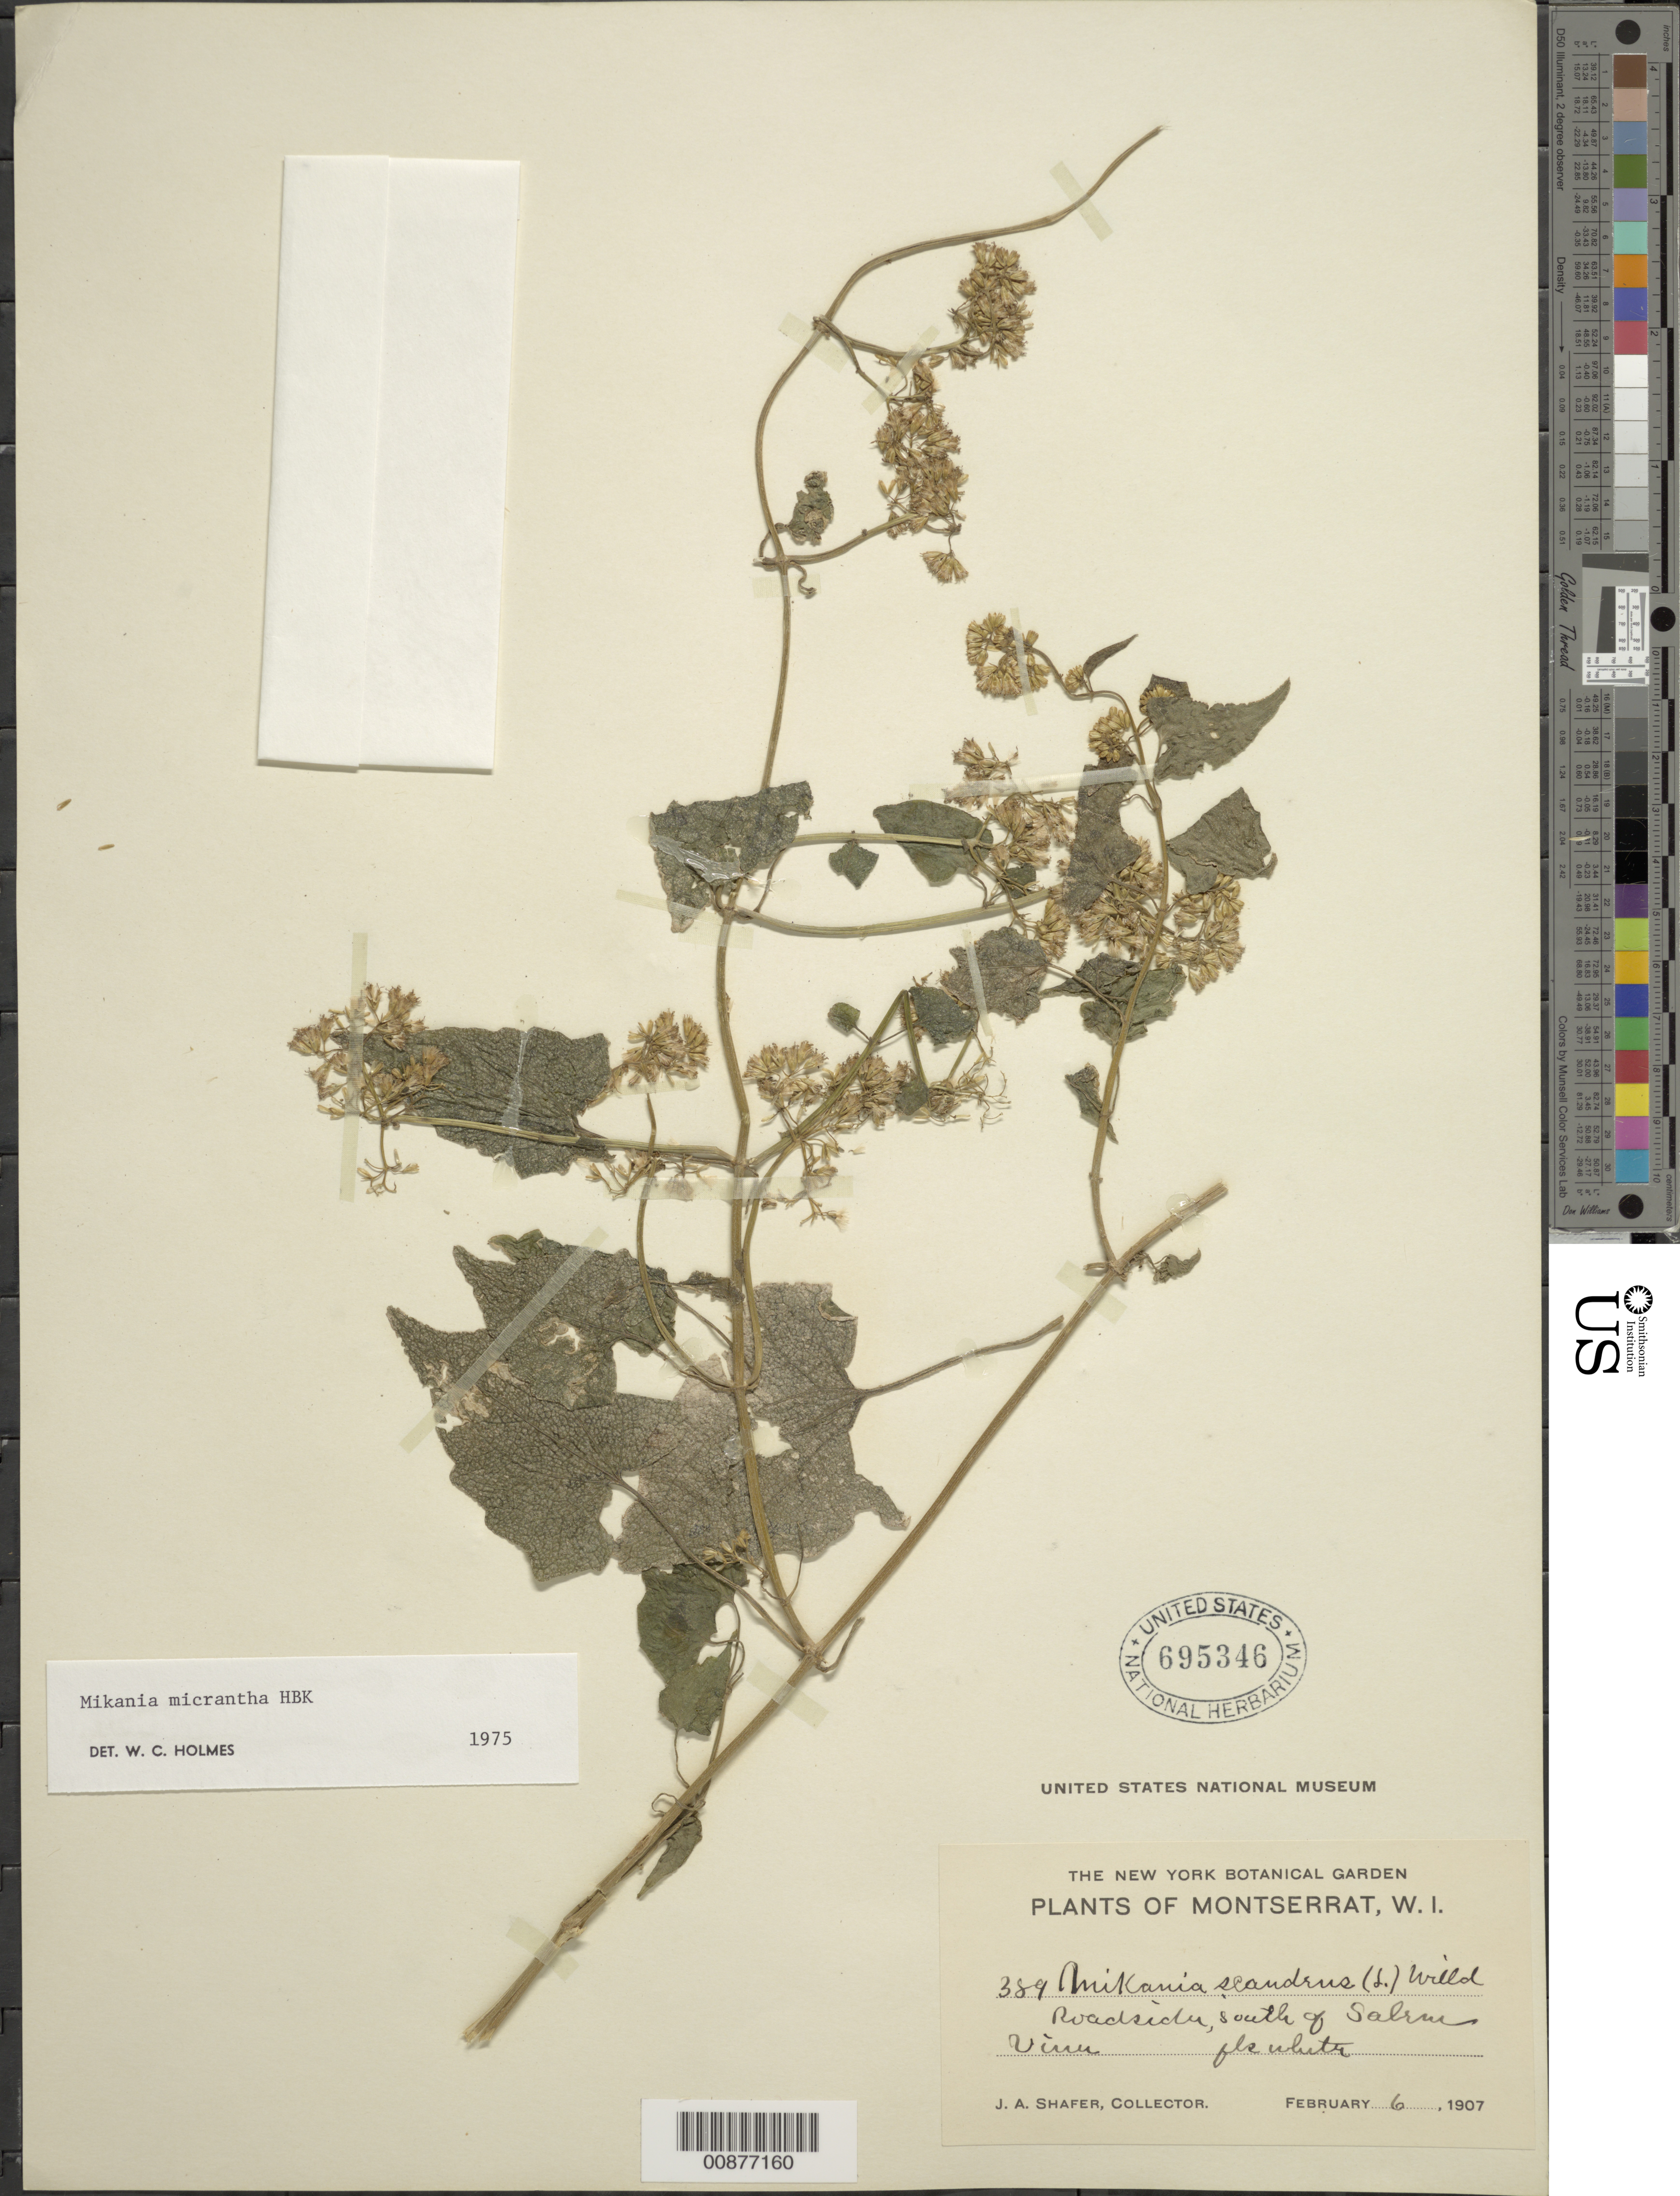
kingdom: Plantae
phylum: Tracheophyta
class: Magnoliopsida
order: Asterales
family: Asteraceae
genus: Mikania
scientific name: Mikania micrantha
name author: Kunth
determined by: Holmes, W. C.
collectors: J. A. Shafer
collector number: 389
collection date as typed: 06 Feb 1907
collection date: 1907-02-06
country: Montserrat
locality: South of Salem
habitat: Roadside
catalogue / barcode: US 695346